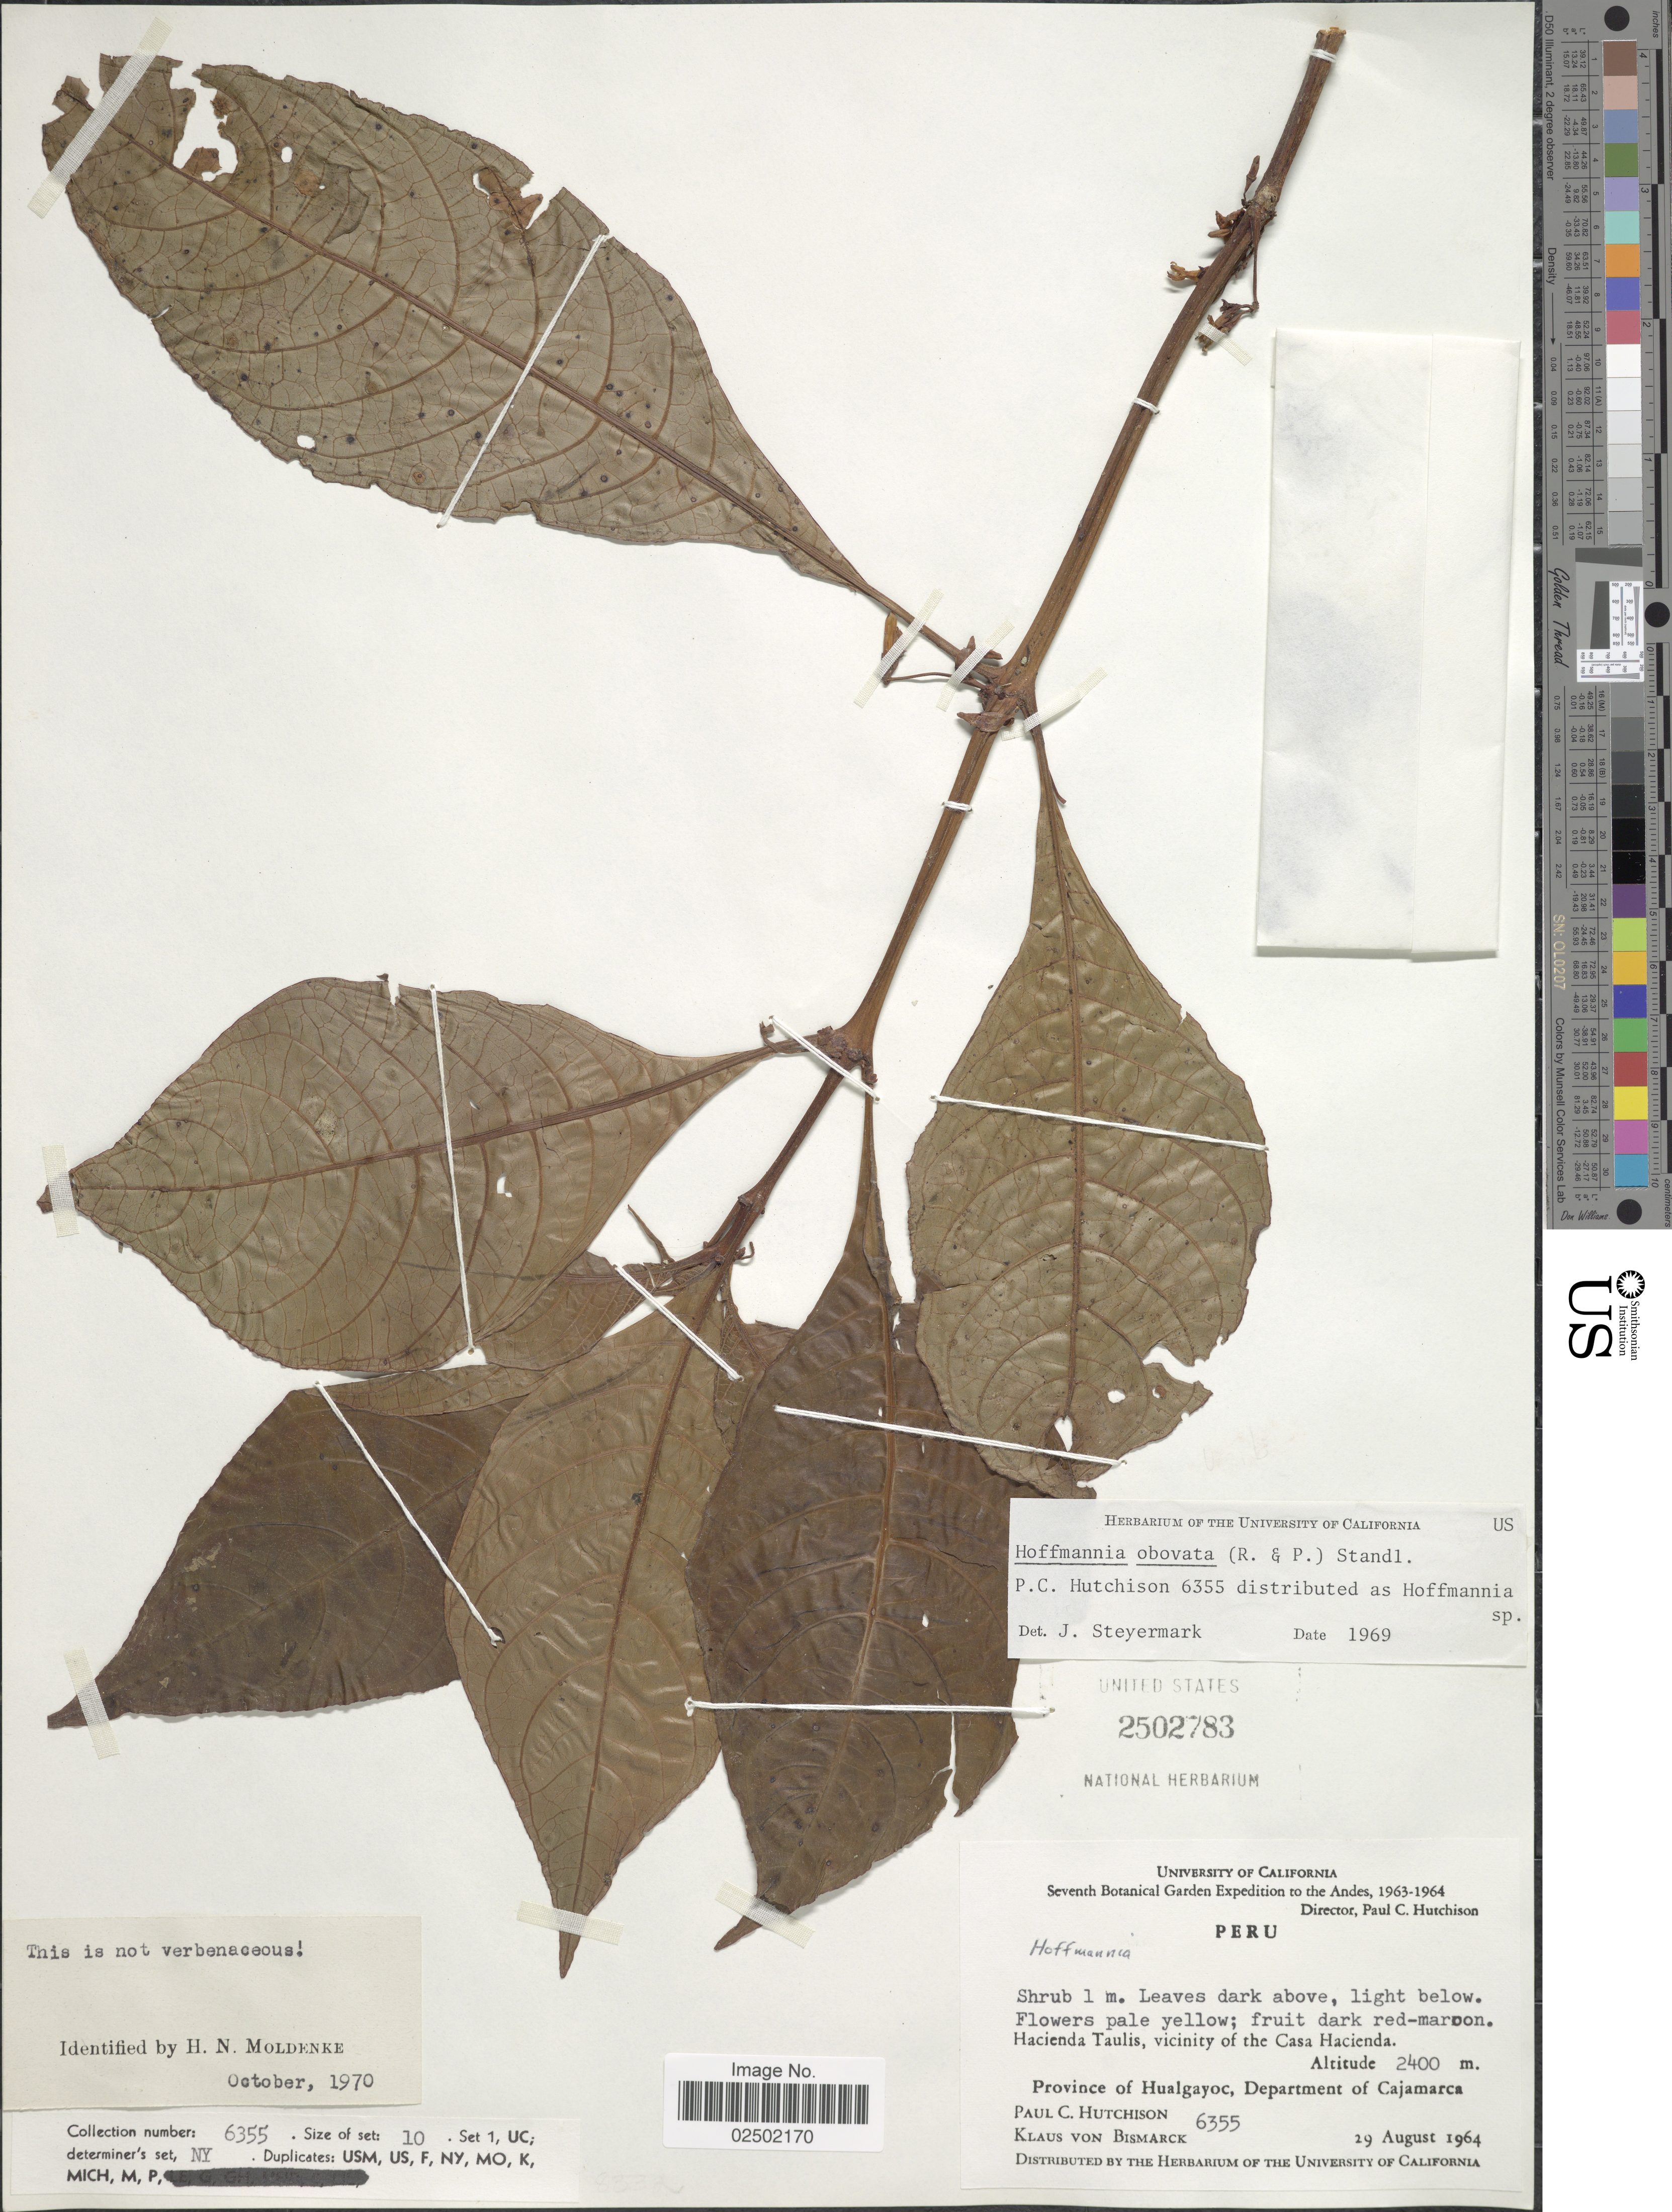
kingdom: Plantae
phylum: Tracheophyta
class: Magnoliopsida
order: Gentianales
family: Rubiaceae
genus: Hoffmannia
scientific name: Hoffmannia obovata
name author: (Ruiz & Pav.) Standl.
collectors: P. C. Hutchison & K. von Bismarck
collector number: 6355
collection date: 1964-08-29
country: Peru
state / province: Cajamarca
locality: Hacienda Taulis, vicinity of the Casa Hacienda, Province of Hualgayoc, Department of Cajamarca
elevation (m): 2400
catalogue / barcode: US 2502783